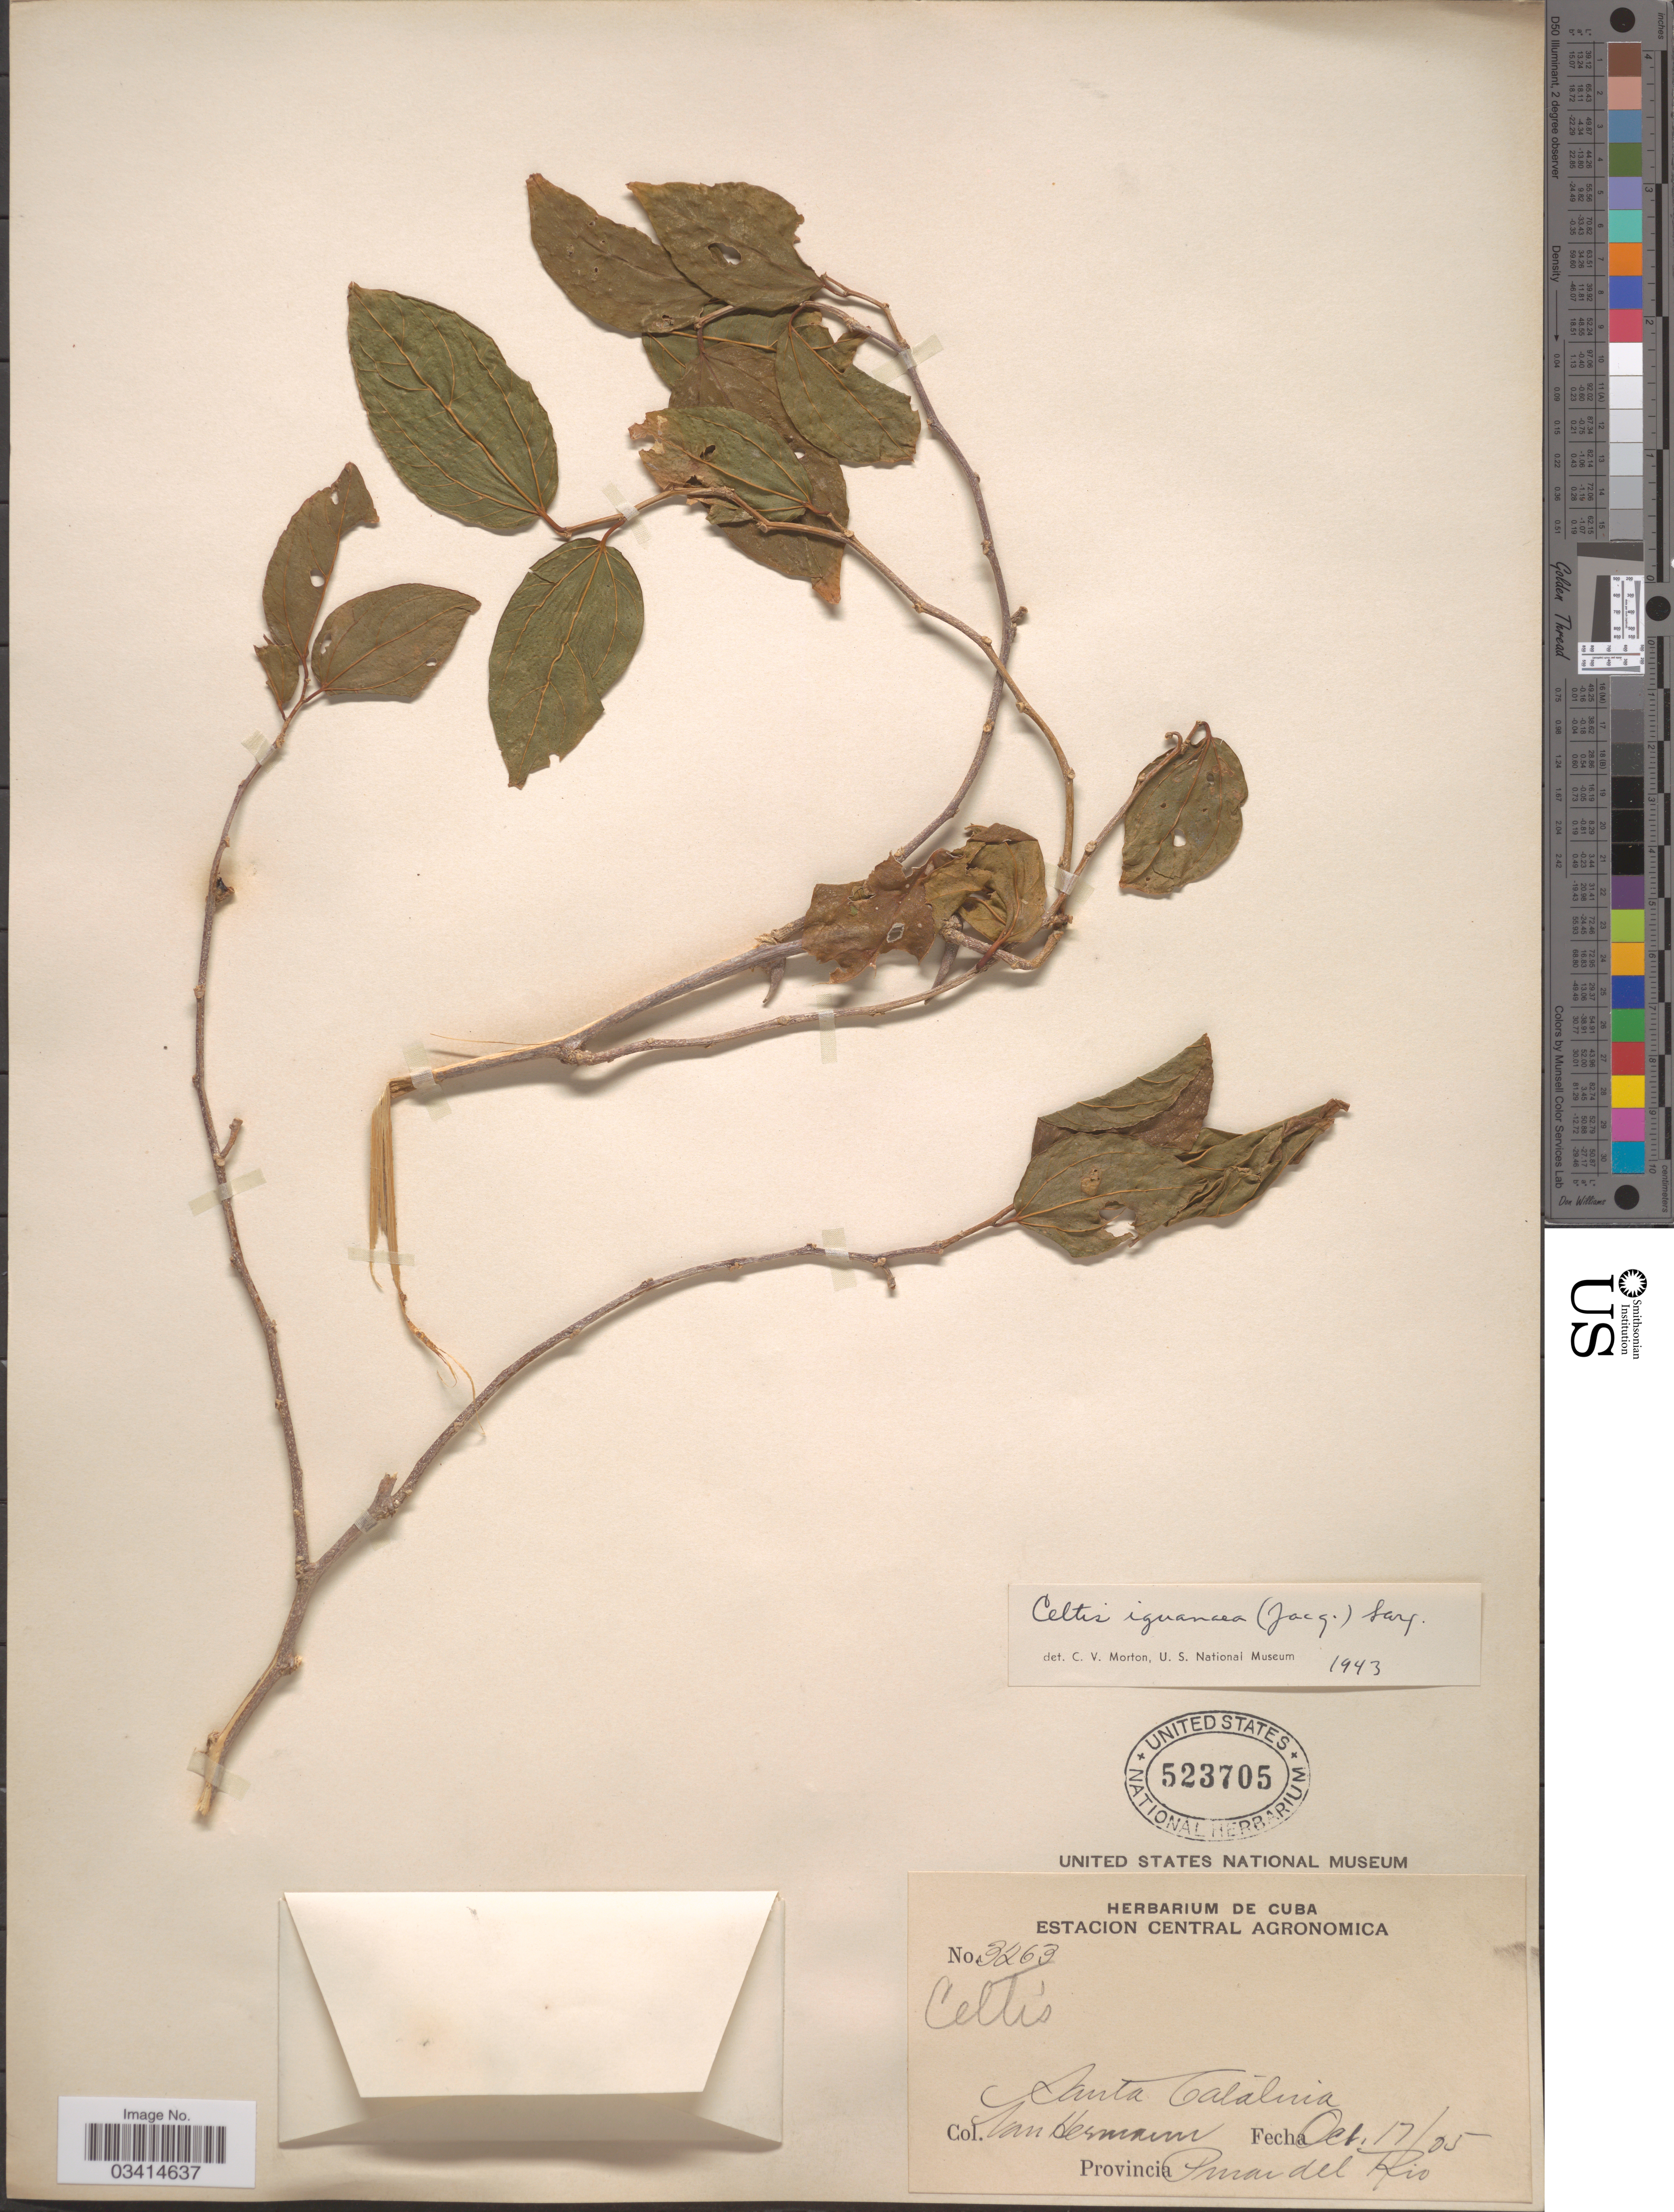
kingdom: Plantae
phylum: Tracheophyta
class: Magnoliopsida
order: Rosales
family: Cannabaceae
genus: Celtis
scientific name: Celtis iguanaea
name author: (Jacq.) Sarg.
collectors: Van Hermann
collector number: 3263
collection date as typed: Transcribed d/m/y: 17/10/65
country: Cuba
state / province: Pinar del Río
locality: Santa Catalina.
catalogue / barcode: US 523705